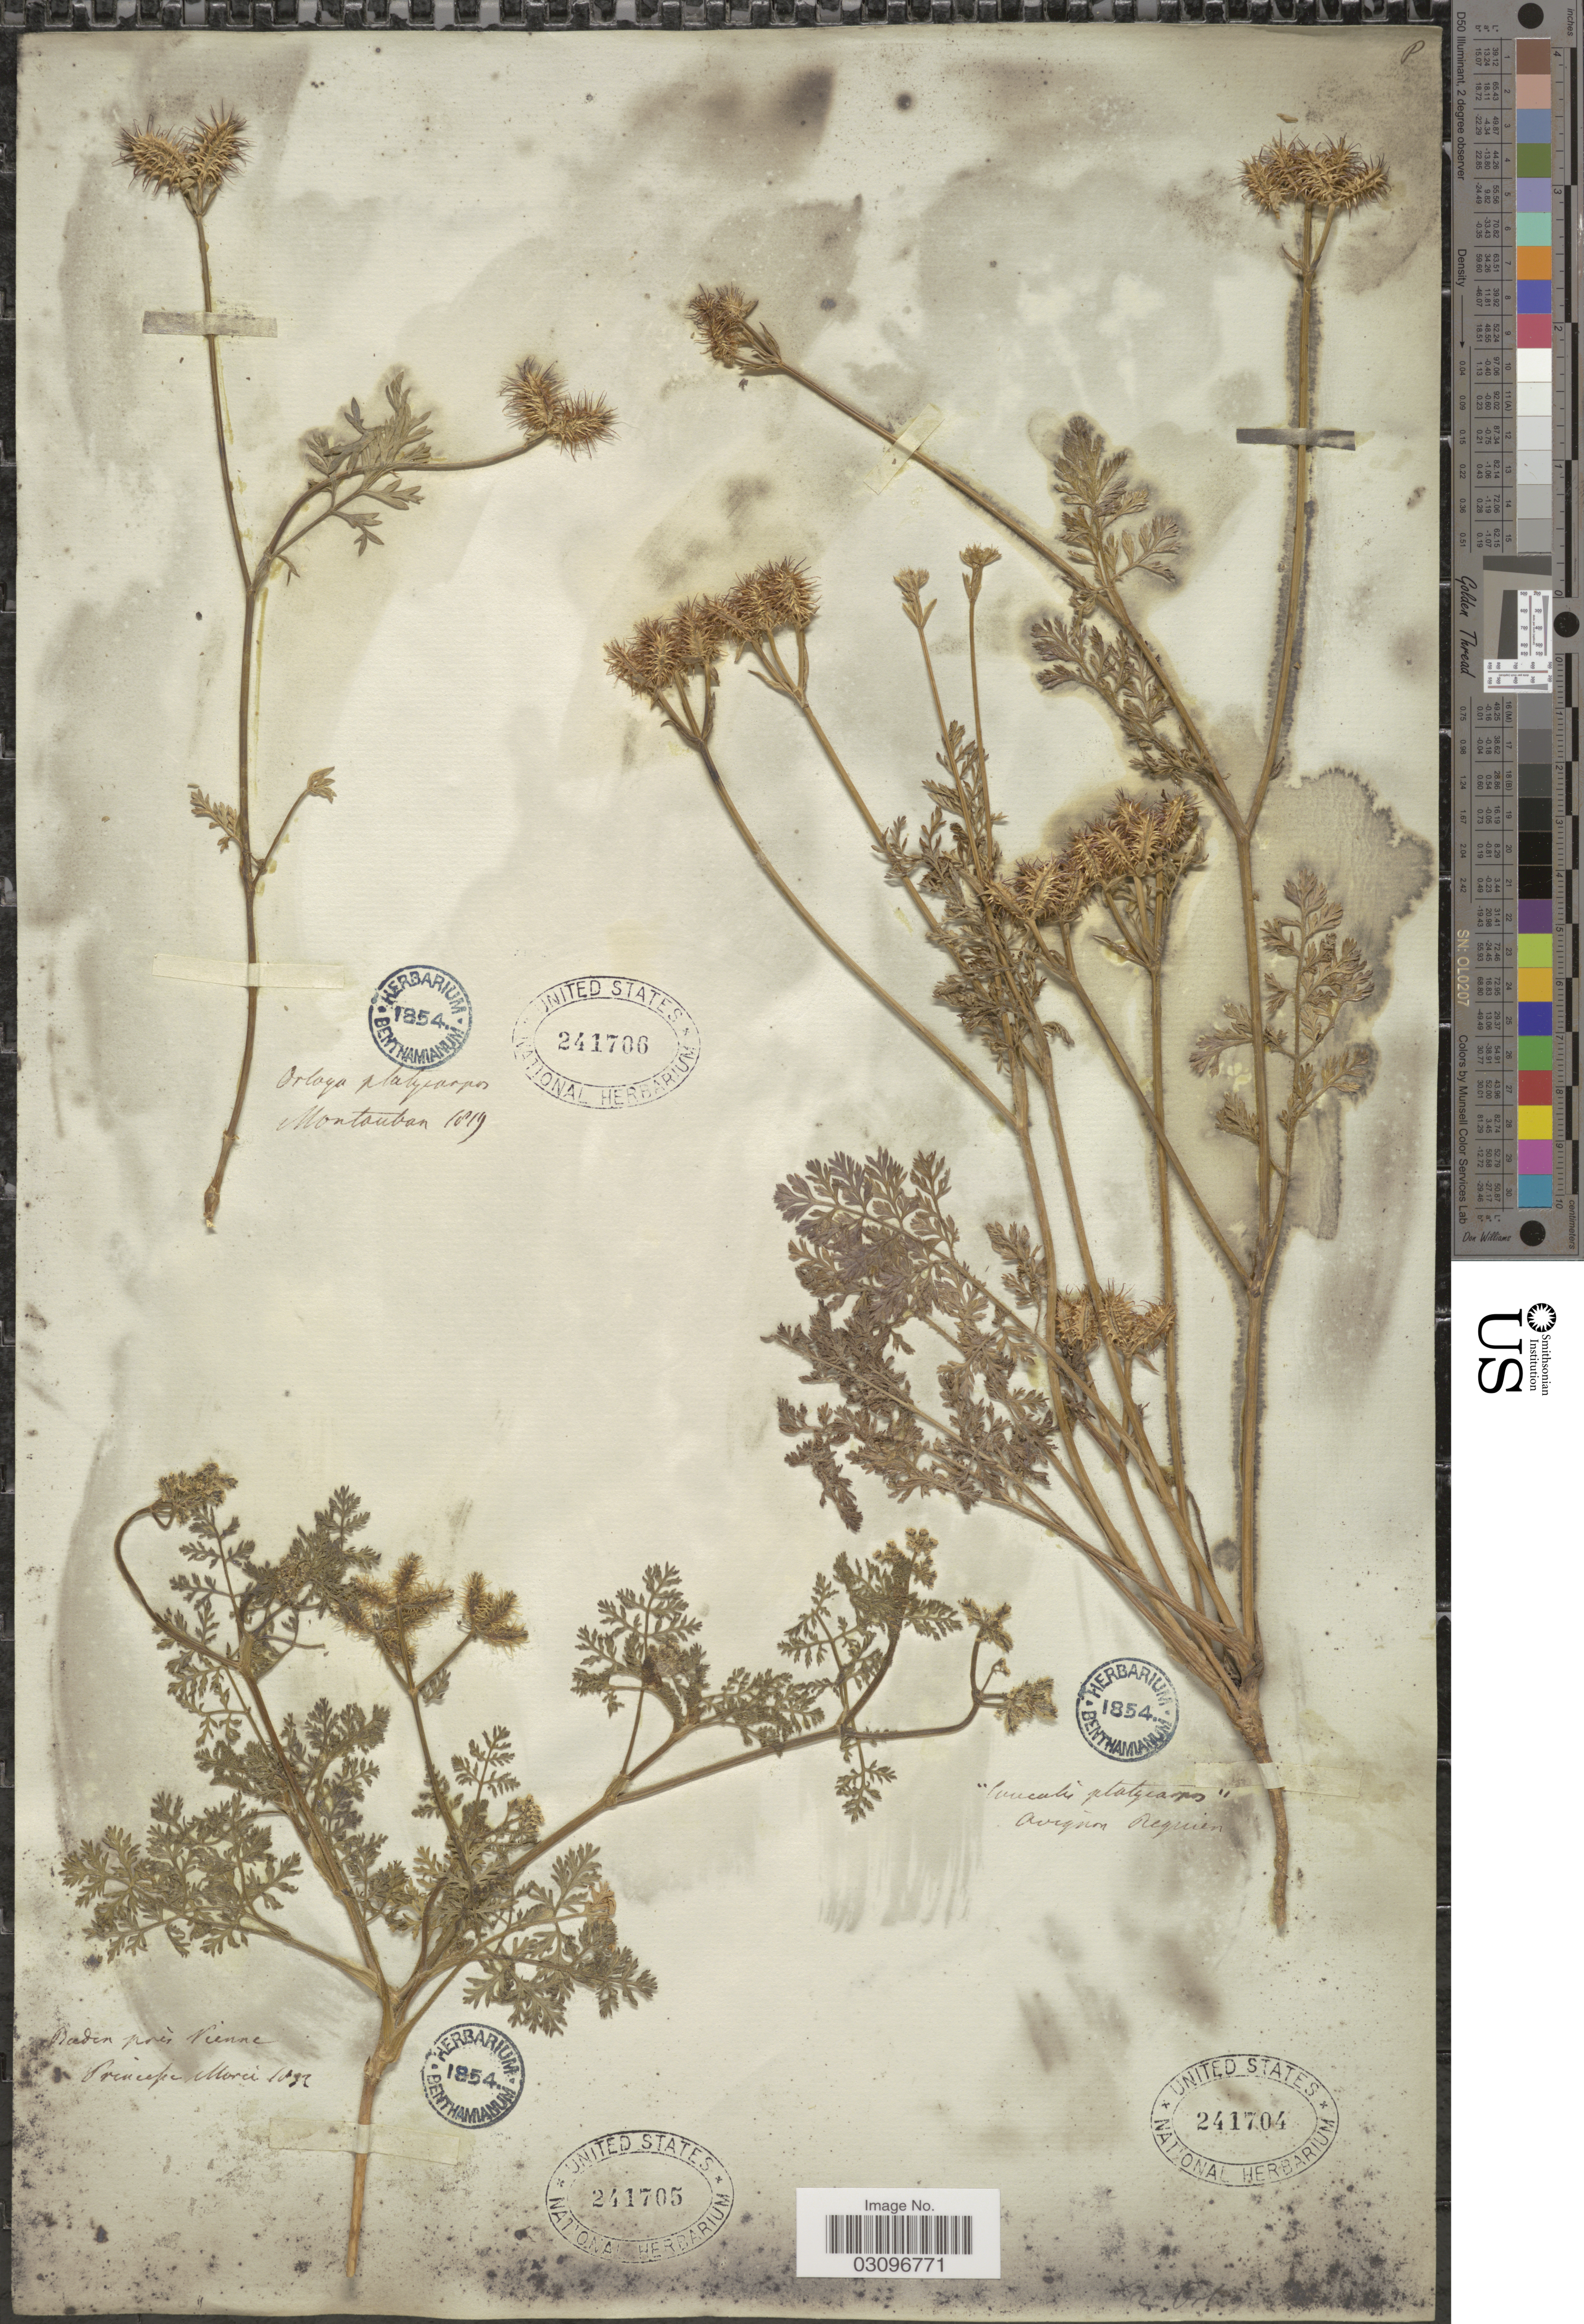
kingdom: Plantae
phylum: Tracheophyta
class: Magnoliopsida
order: Apiales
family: Apiaceae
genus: Daucus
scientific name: Daucus platycarpos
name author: Scop.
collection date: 1832-03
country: Austria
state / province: Niederosterreich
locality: Baden près Vienne.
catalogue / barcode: US 241705-2